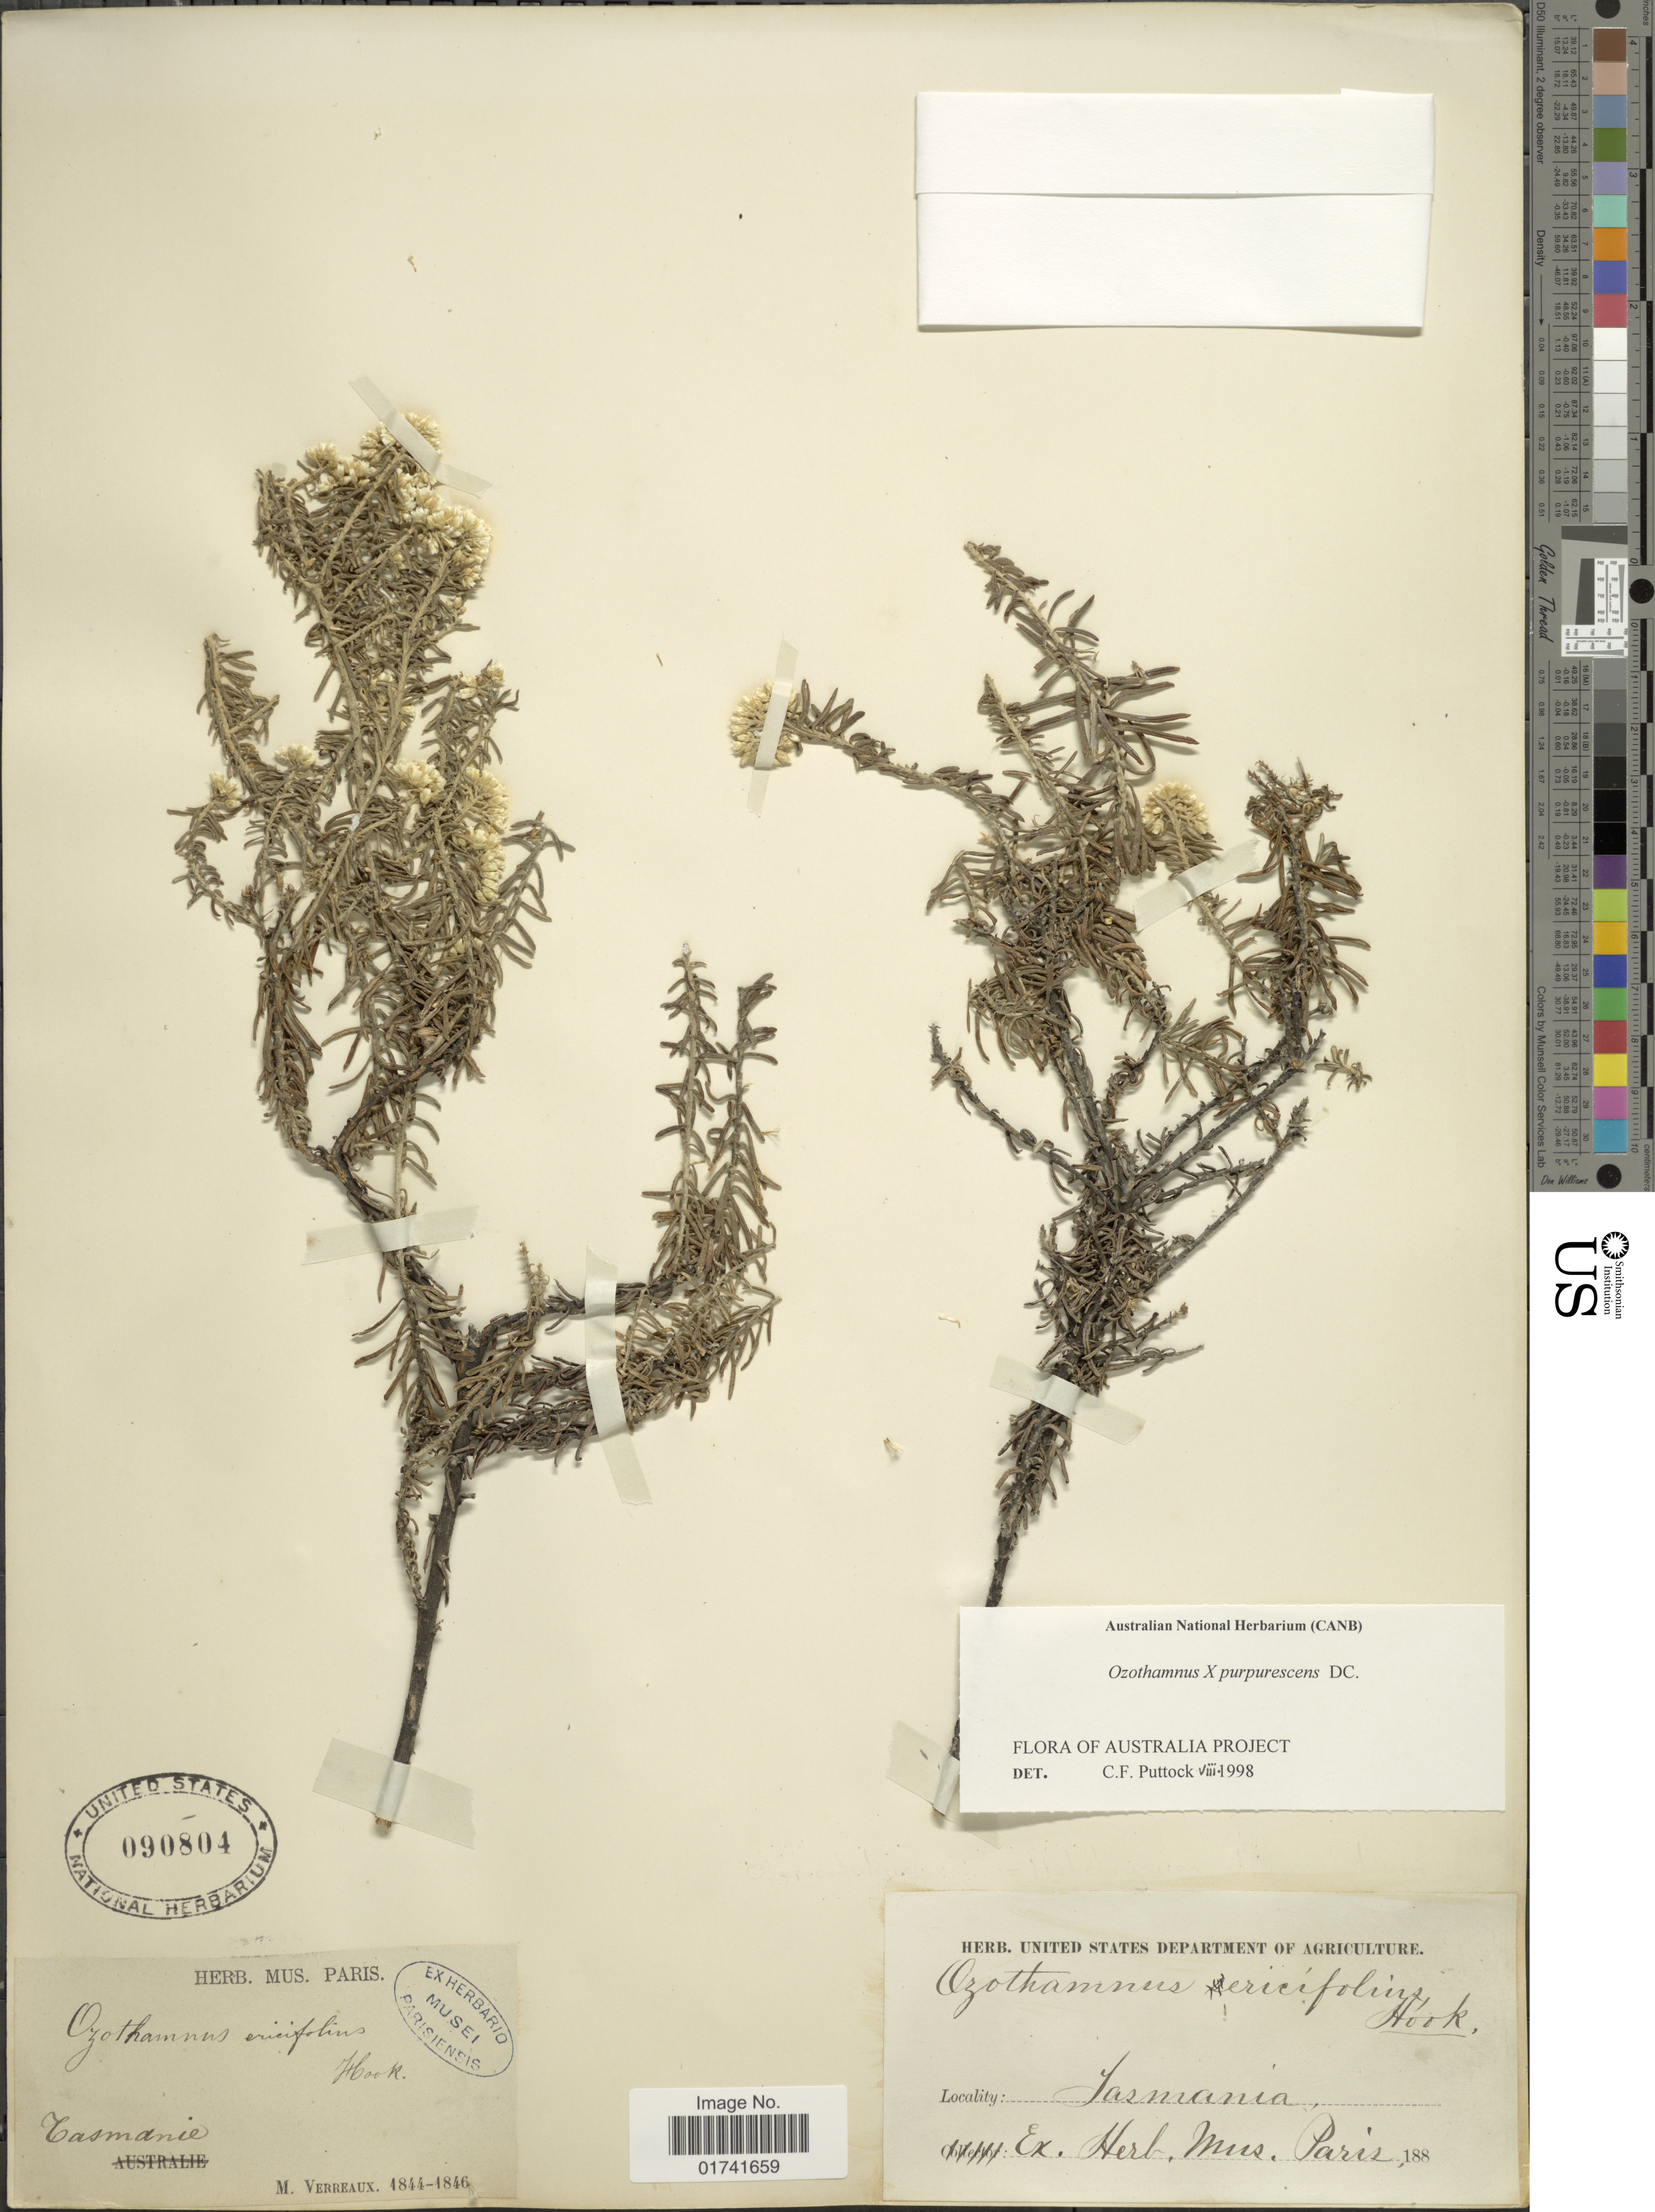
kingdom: Plantae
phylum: Tracheophyta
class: Magnoliopsida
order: Asterales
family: Asteraceae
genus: Ozothamnus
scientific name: Ozothamnus purpurascens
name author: DC.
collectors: M. Verreaux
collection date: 1844/1846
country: Australia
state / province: Tasmania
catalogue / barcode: US 90804